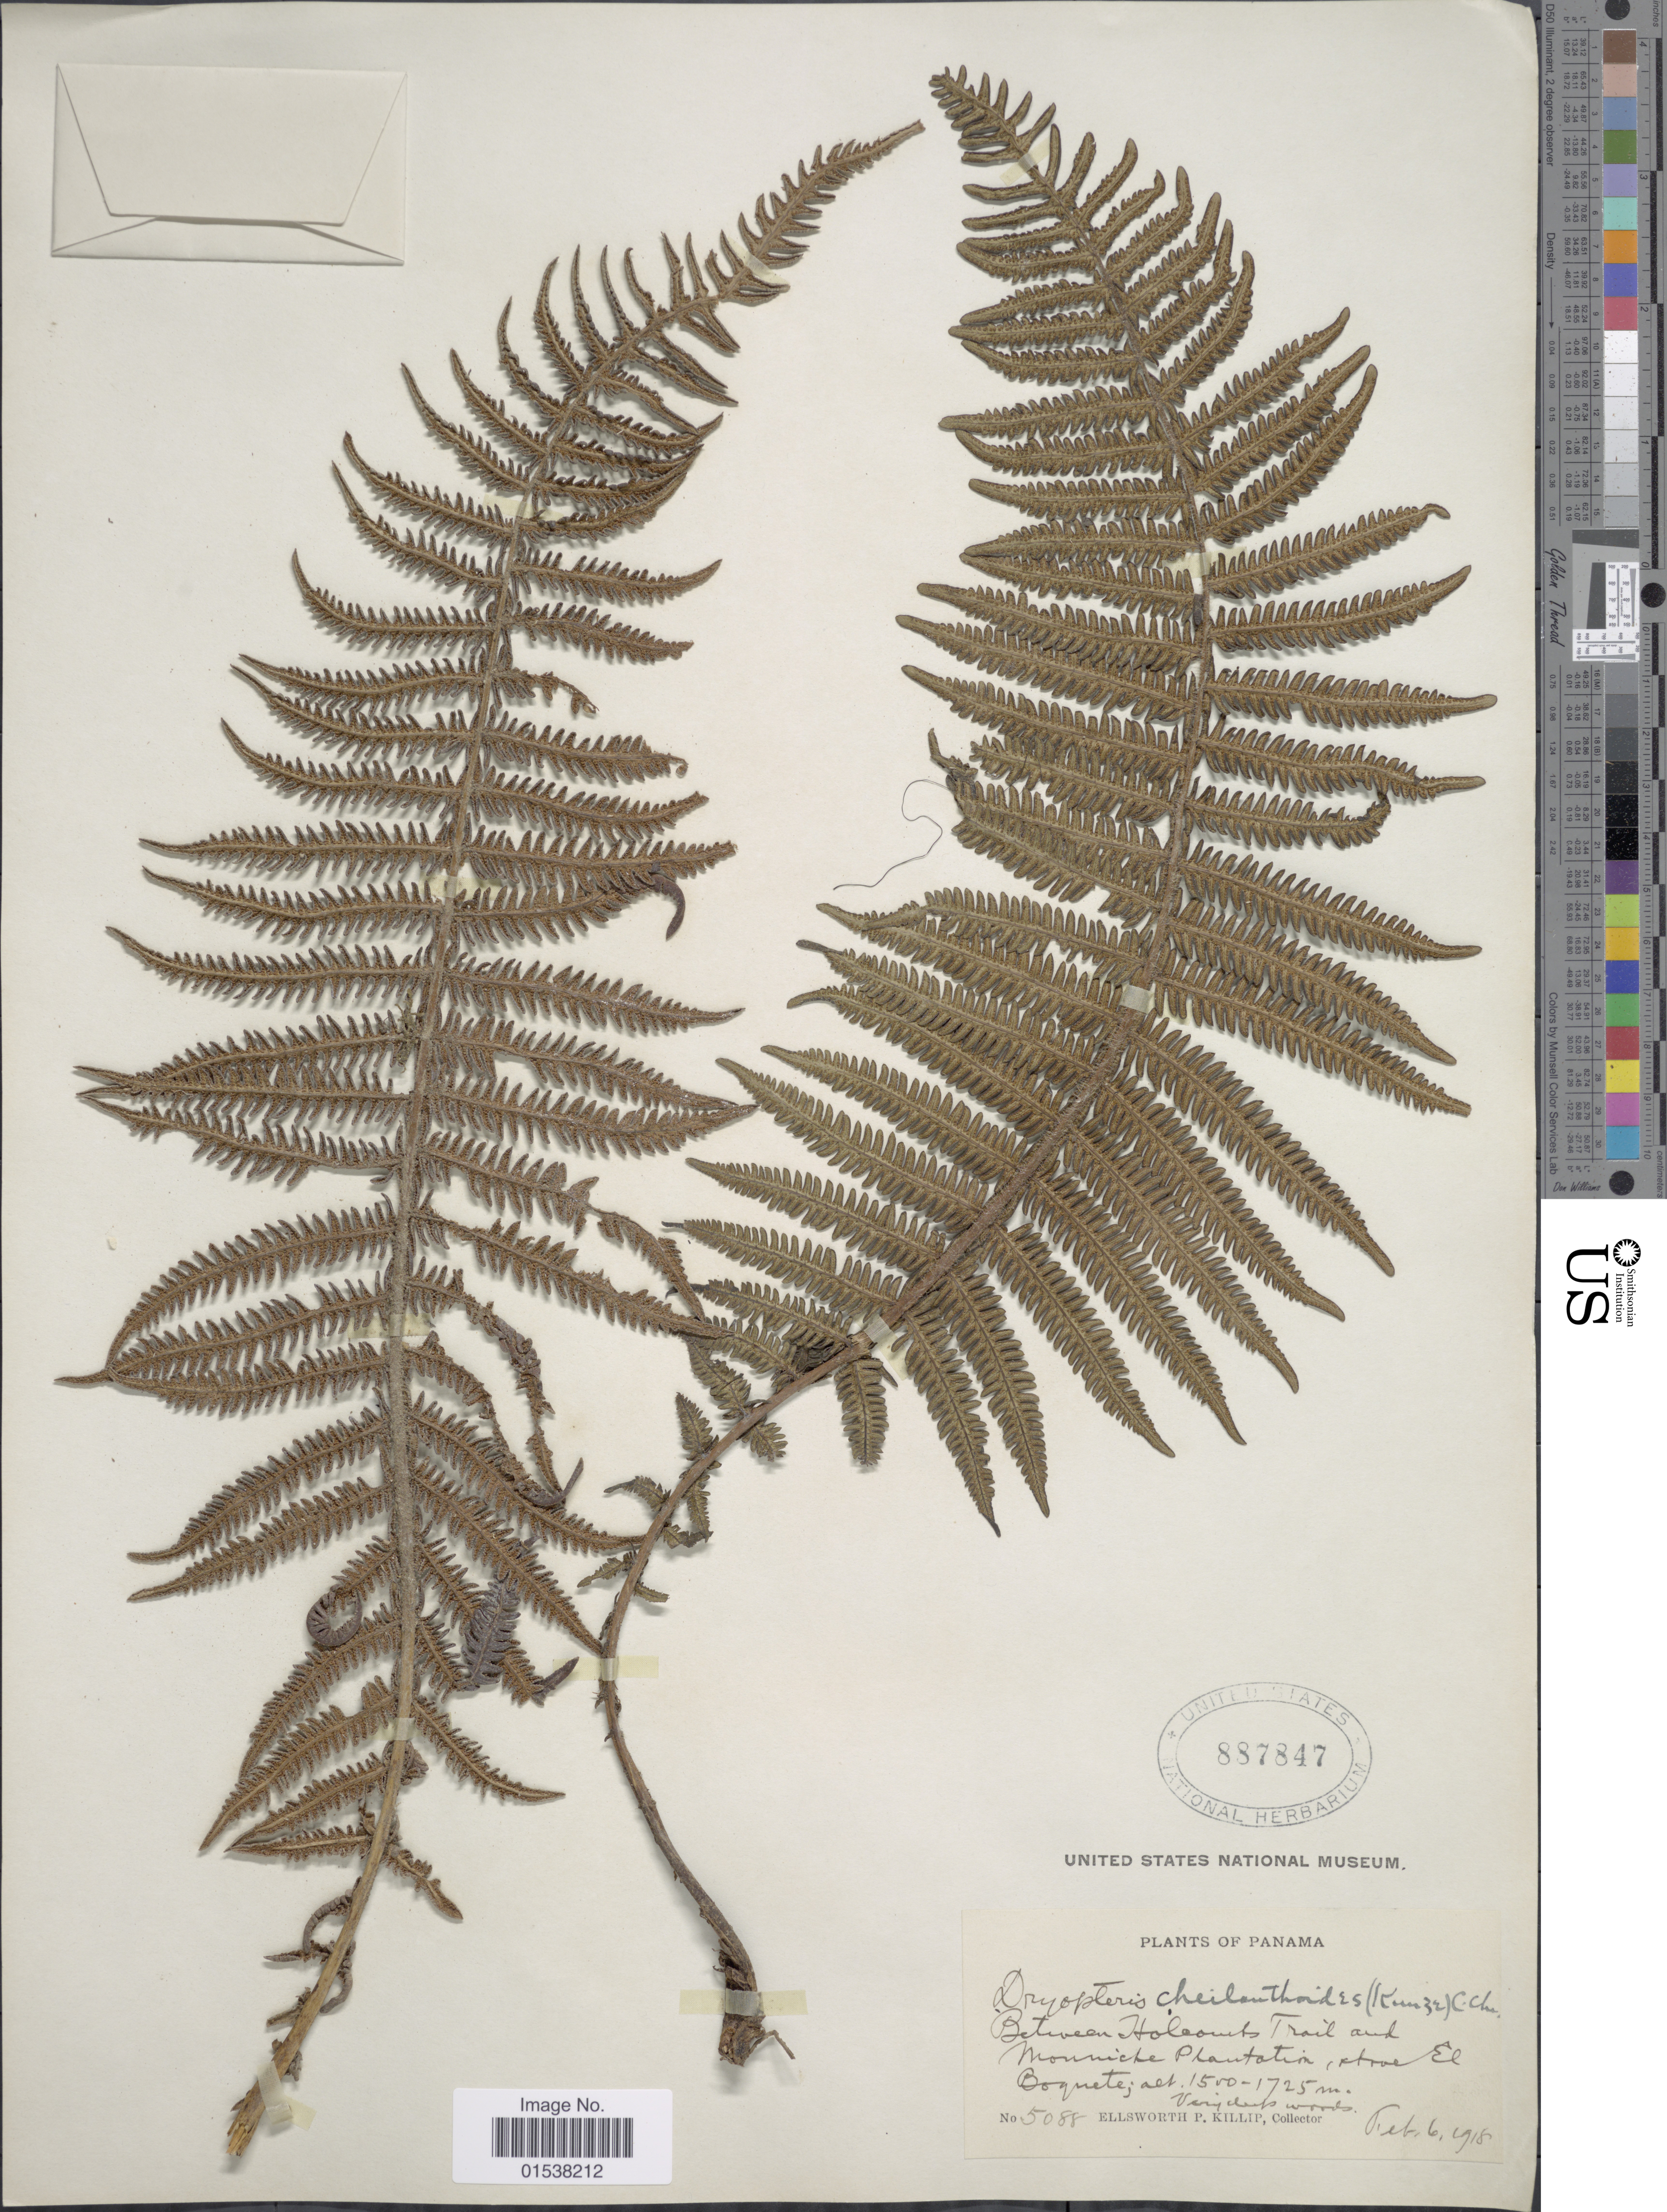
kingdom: Plantae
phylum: Tracheophyta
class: Polypodiopsida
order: Polypodiales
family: Thelypteridaceae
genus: Amauropelta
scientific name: Amauropelta cheilanthoides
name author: (Kunze) Á. Löve & D. Löve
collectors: E. P. Killip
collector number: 5088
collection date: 1918-02-06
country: Panama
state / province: Chiriqui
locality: Between Holcombs Trail and Monnicke Plantation, above El Boquete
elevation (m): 1500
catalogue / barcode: US 887847